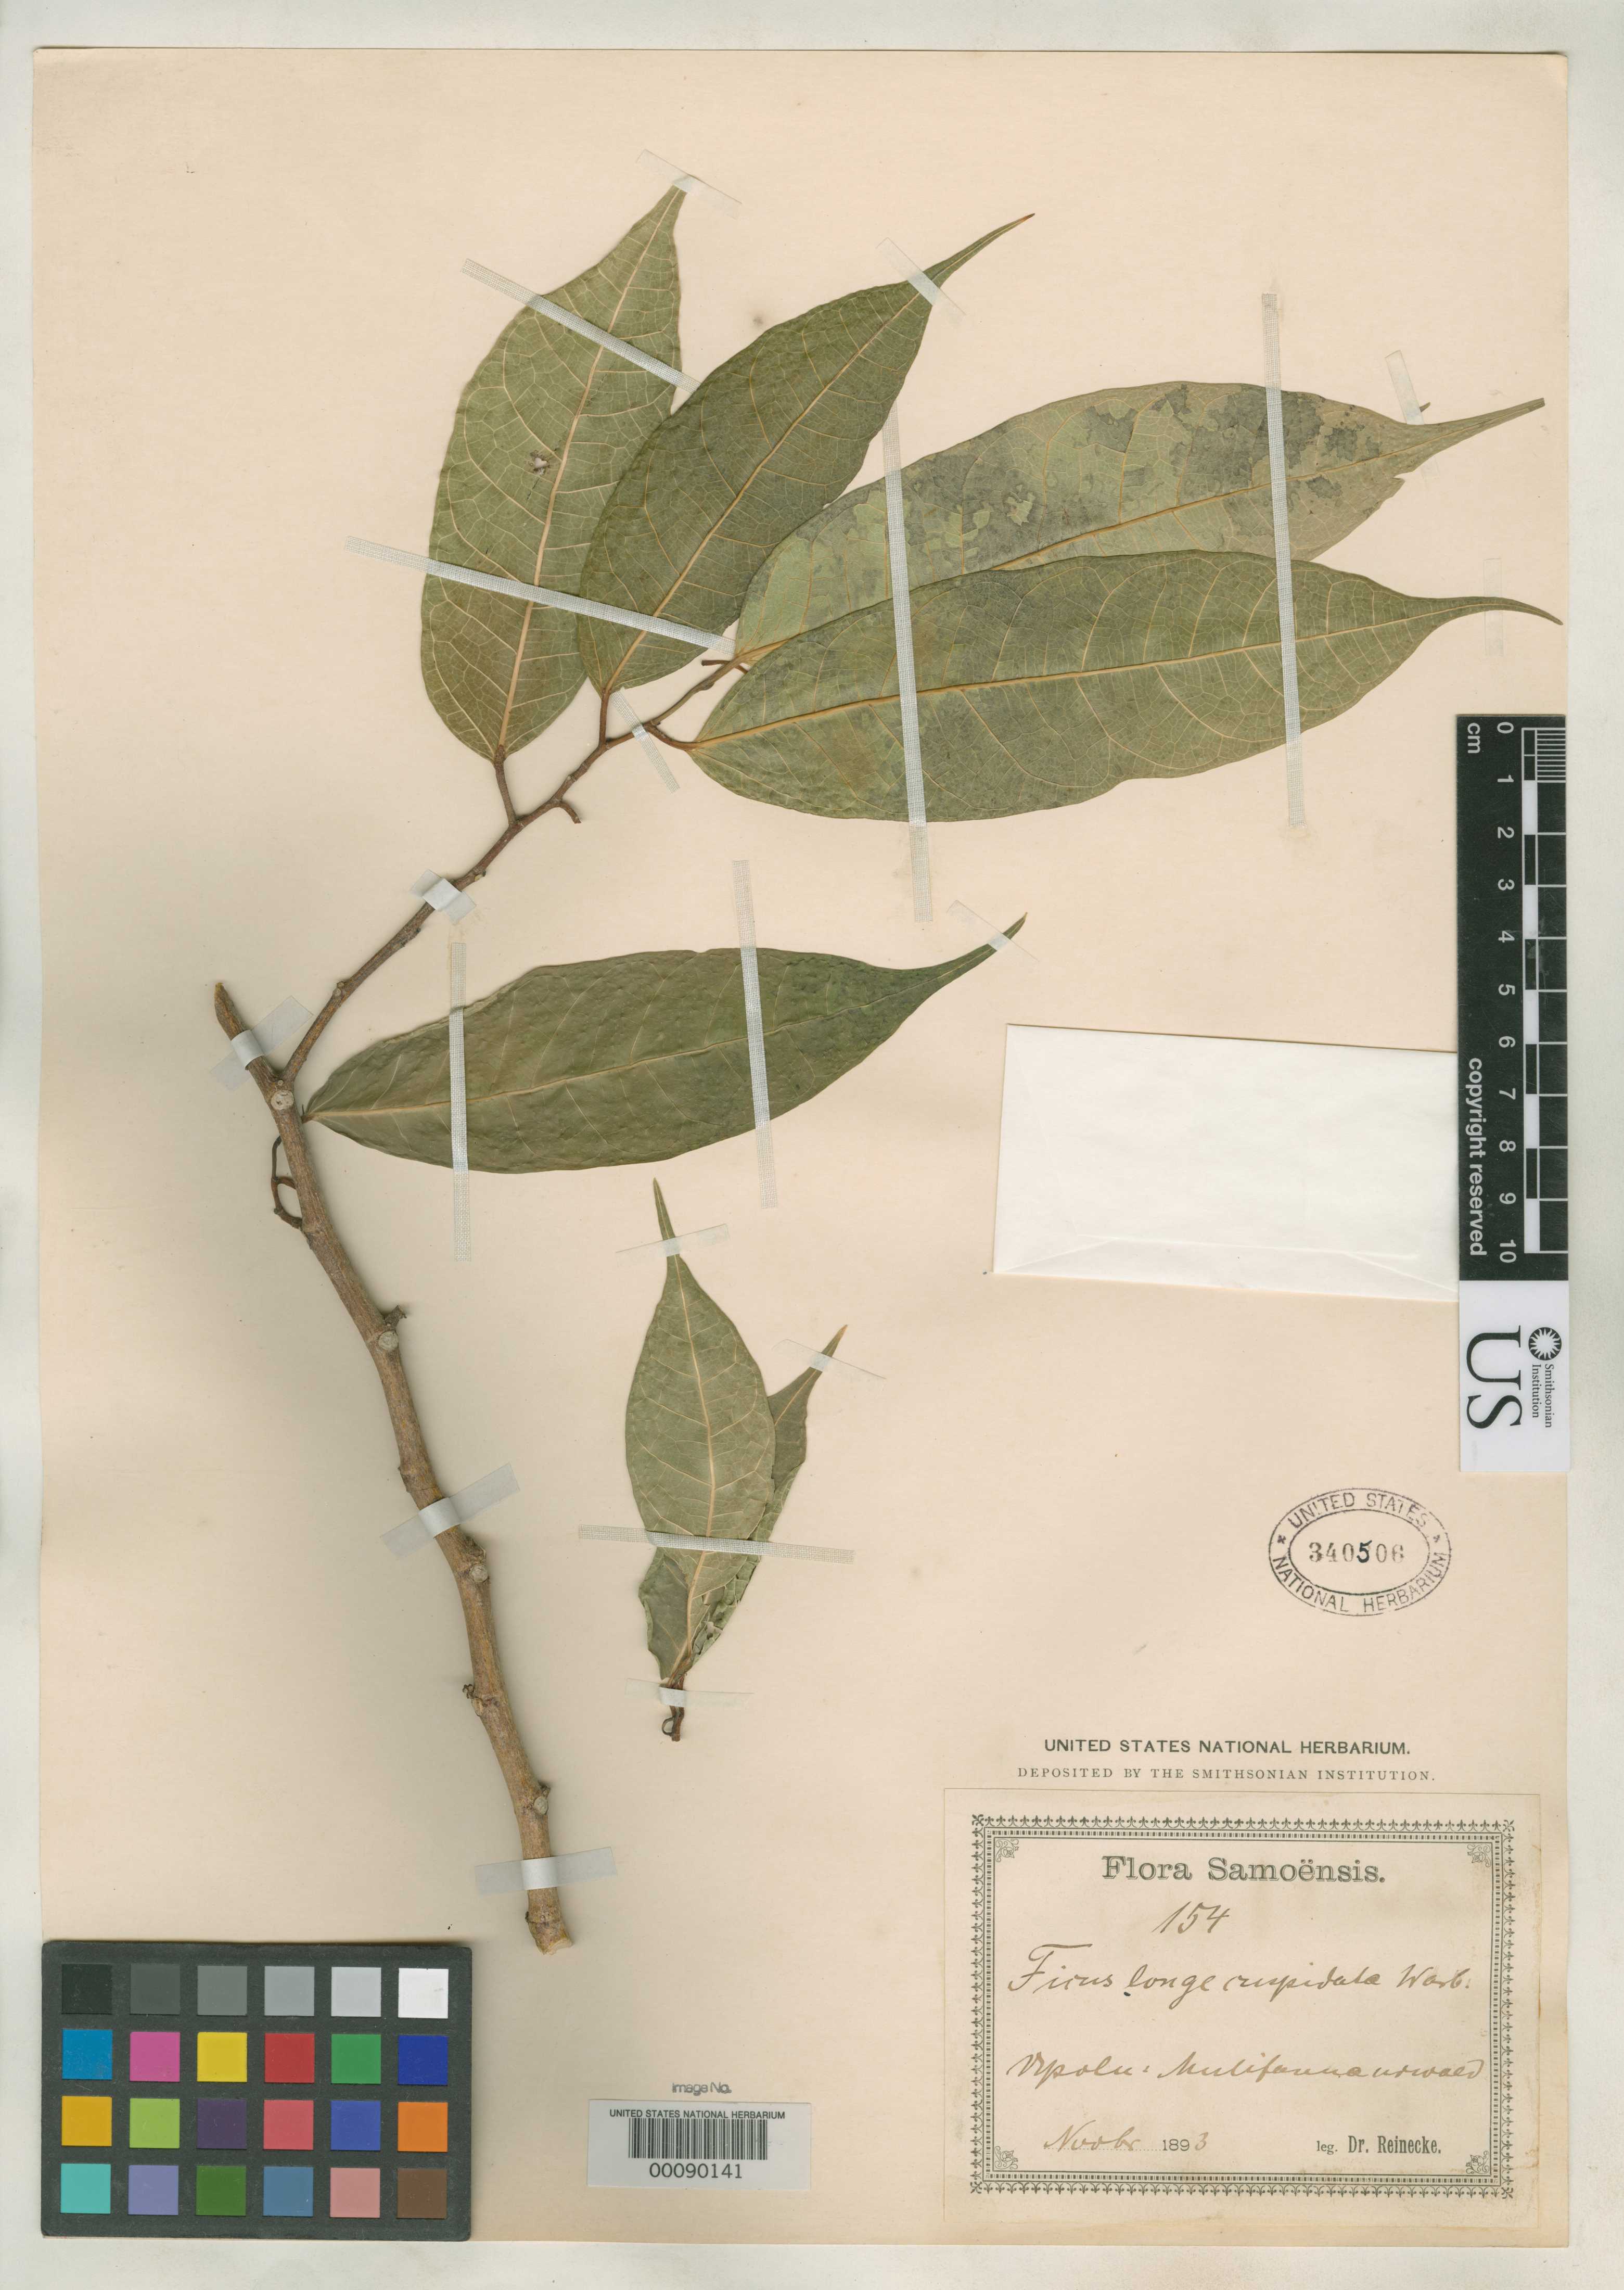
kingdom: Plantae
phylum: Tracheophyta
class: Magnoliopsida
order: Rosales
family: Moraceae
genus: Ficus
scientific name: Ficus longe-cuspidata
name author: Warb.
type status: Isotype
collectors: F. Reinecke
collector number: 154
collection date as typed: Nov 1893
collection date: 1893-11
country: Samoa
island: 'Upolu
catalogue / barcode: US 340506